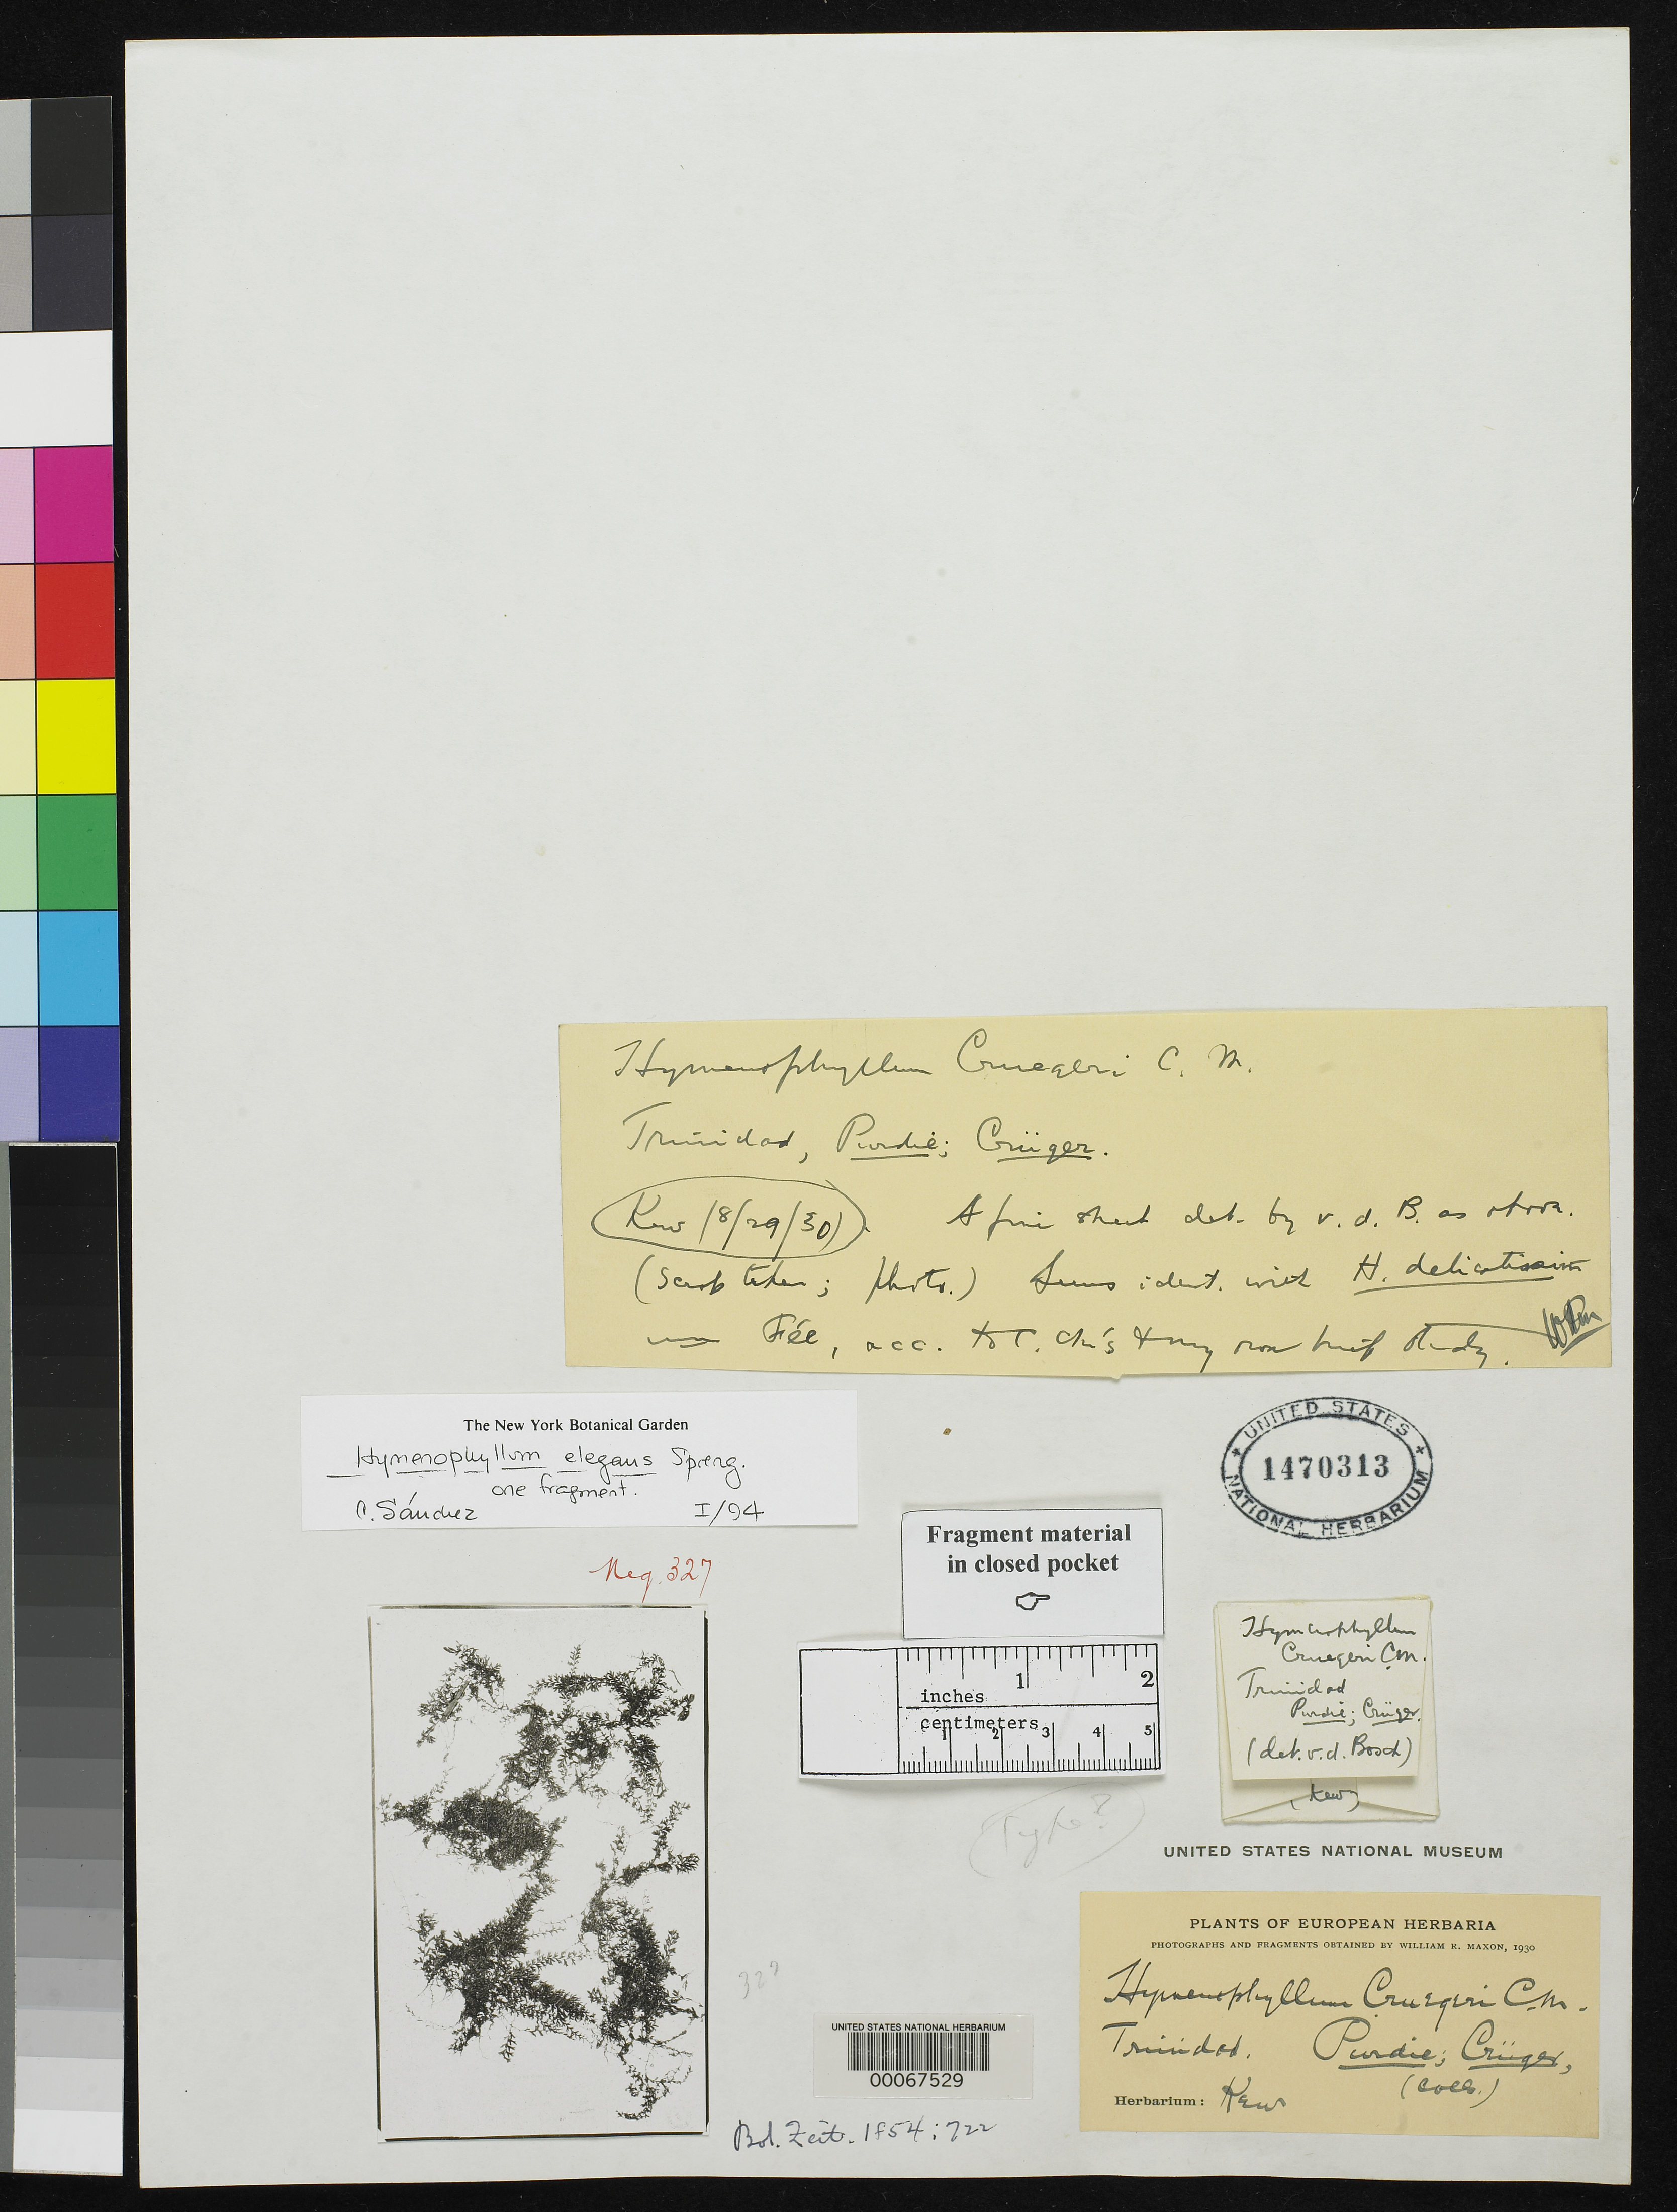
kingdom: Plantae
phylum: Tracheophyta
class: Polypodiopsida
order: Hymenophyllales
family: Hymenophyllaceae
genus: Hymenophyllum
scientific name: Hymenophyllum cruegeri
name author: Müll. Hal.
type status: Type Collection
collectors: W. Purdie & H. Crueger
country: Trinidad and Tobago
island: Trinidad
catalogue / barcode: US 1470313